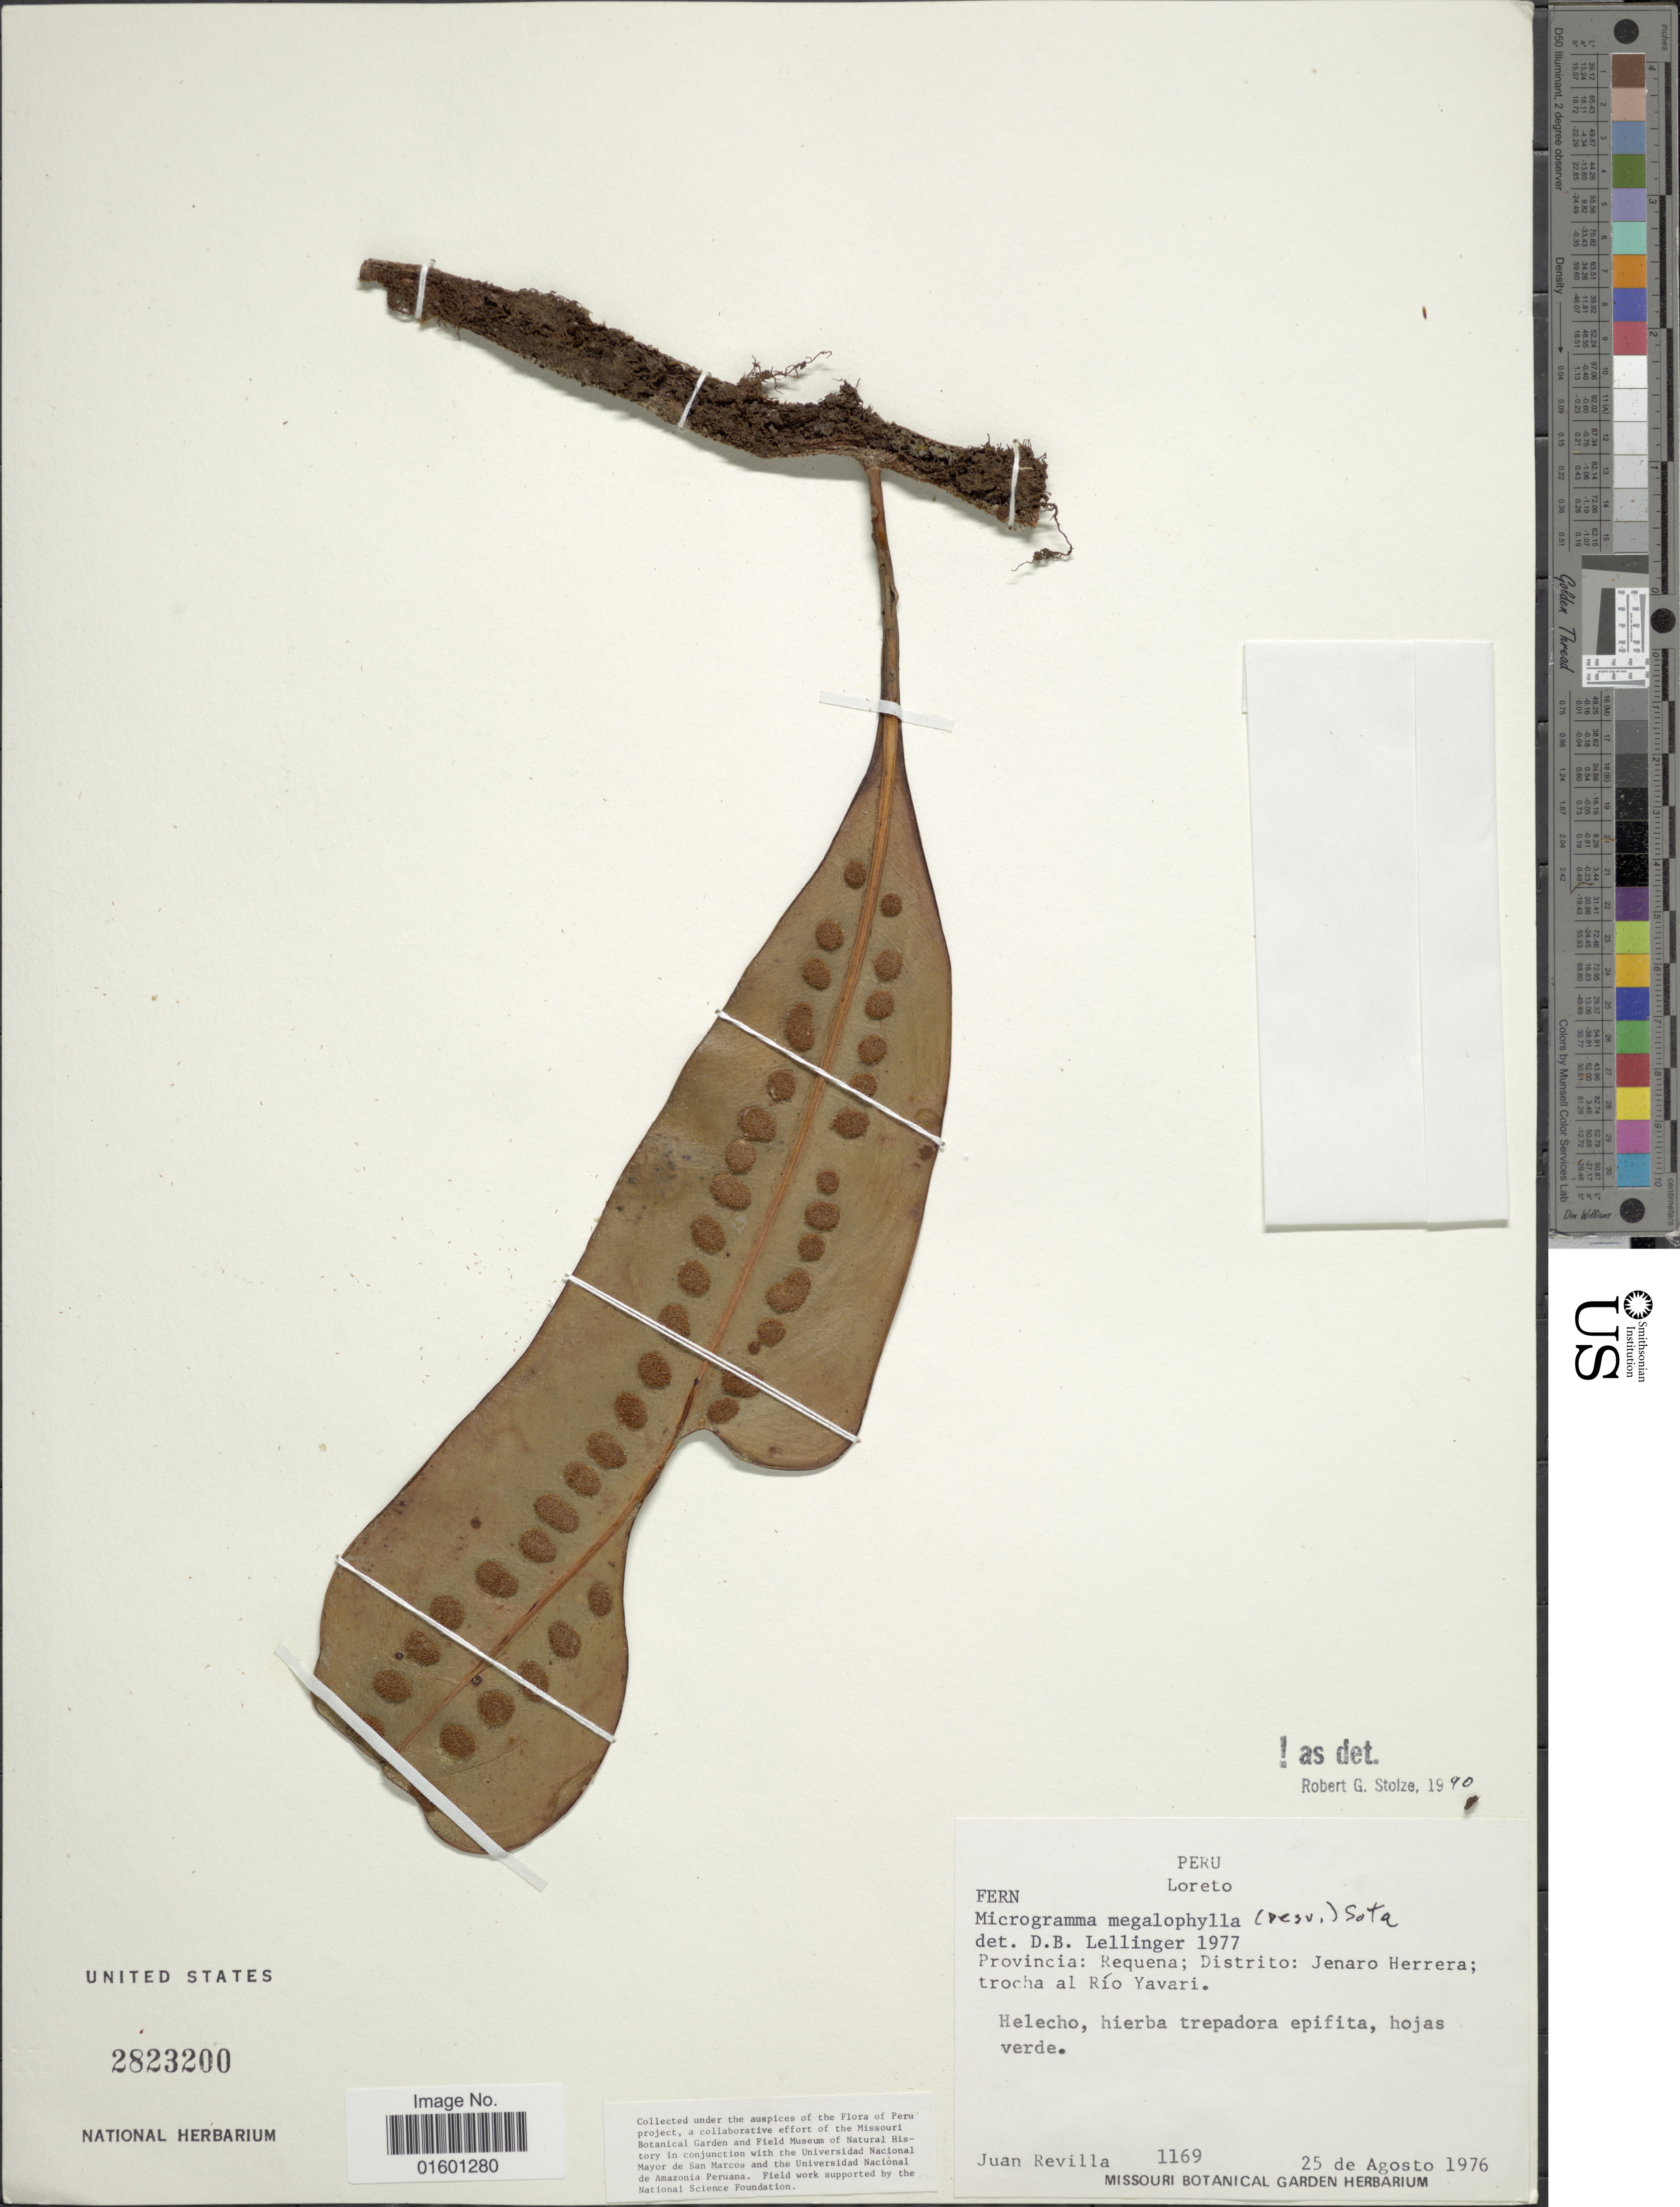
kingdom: Plantae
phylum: Tracheophyta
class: Polypodiopsida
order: Polypodiales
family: Polypodiaceae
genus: Microgramma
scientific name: Microgramma megalophylla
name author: (Desv.) de la Sota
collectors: J. Revilla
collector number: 1169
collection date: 1976-08-25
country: Peru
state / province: Loreto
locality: Provincia: Requena: Distrito: Jenaro Herrera; trocha al Rio Yavari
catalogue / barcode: US 2823200